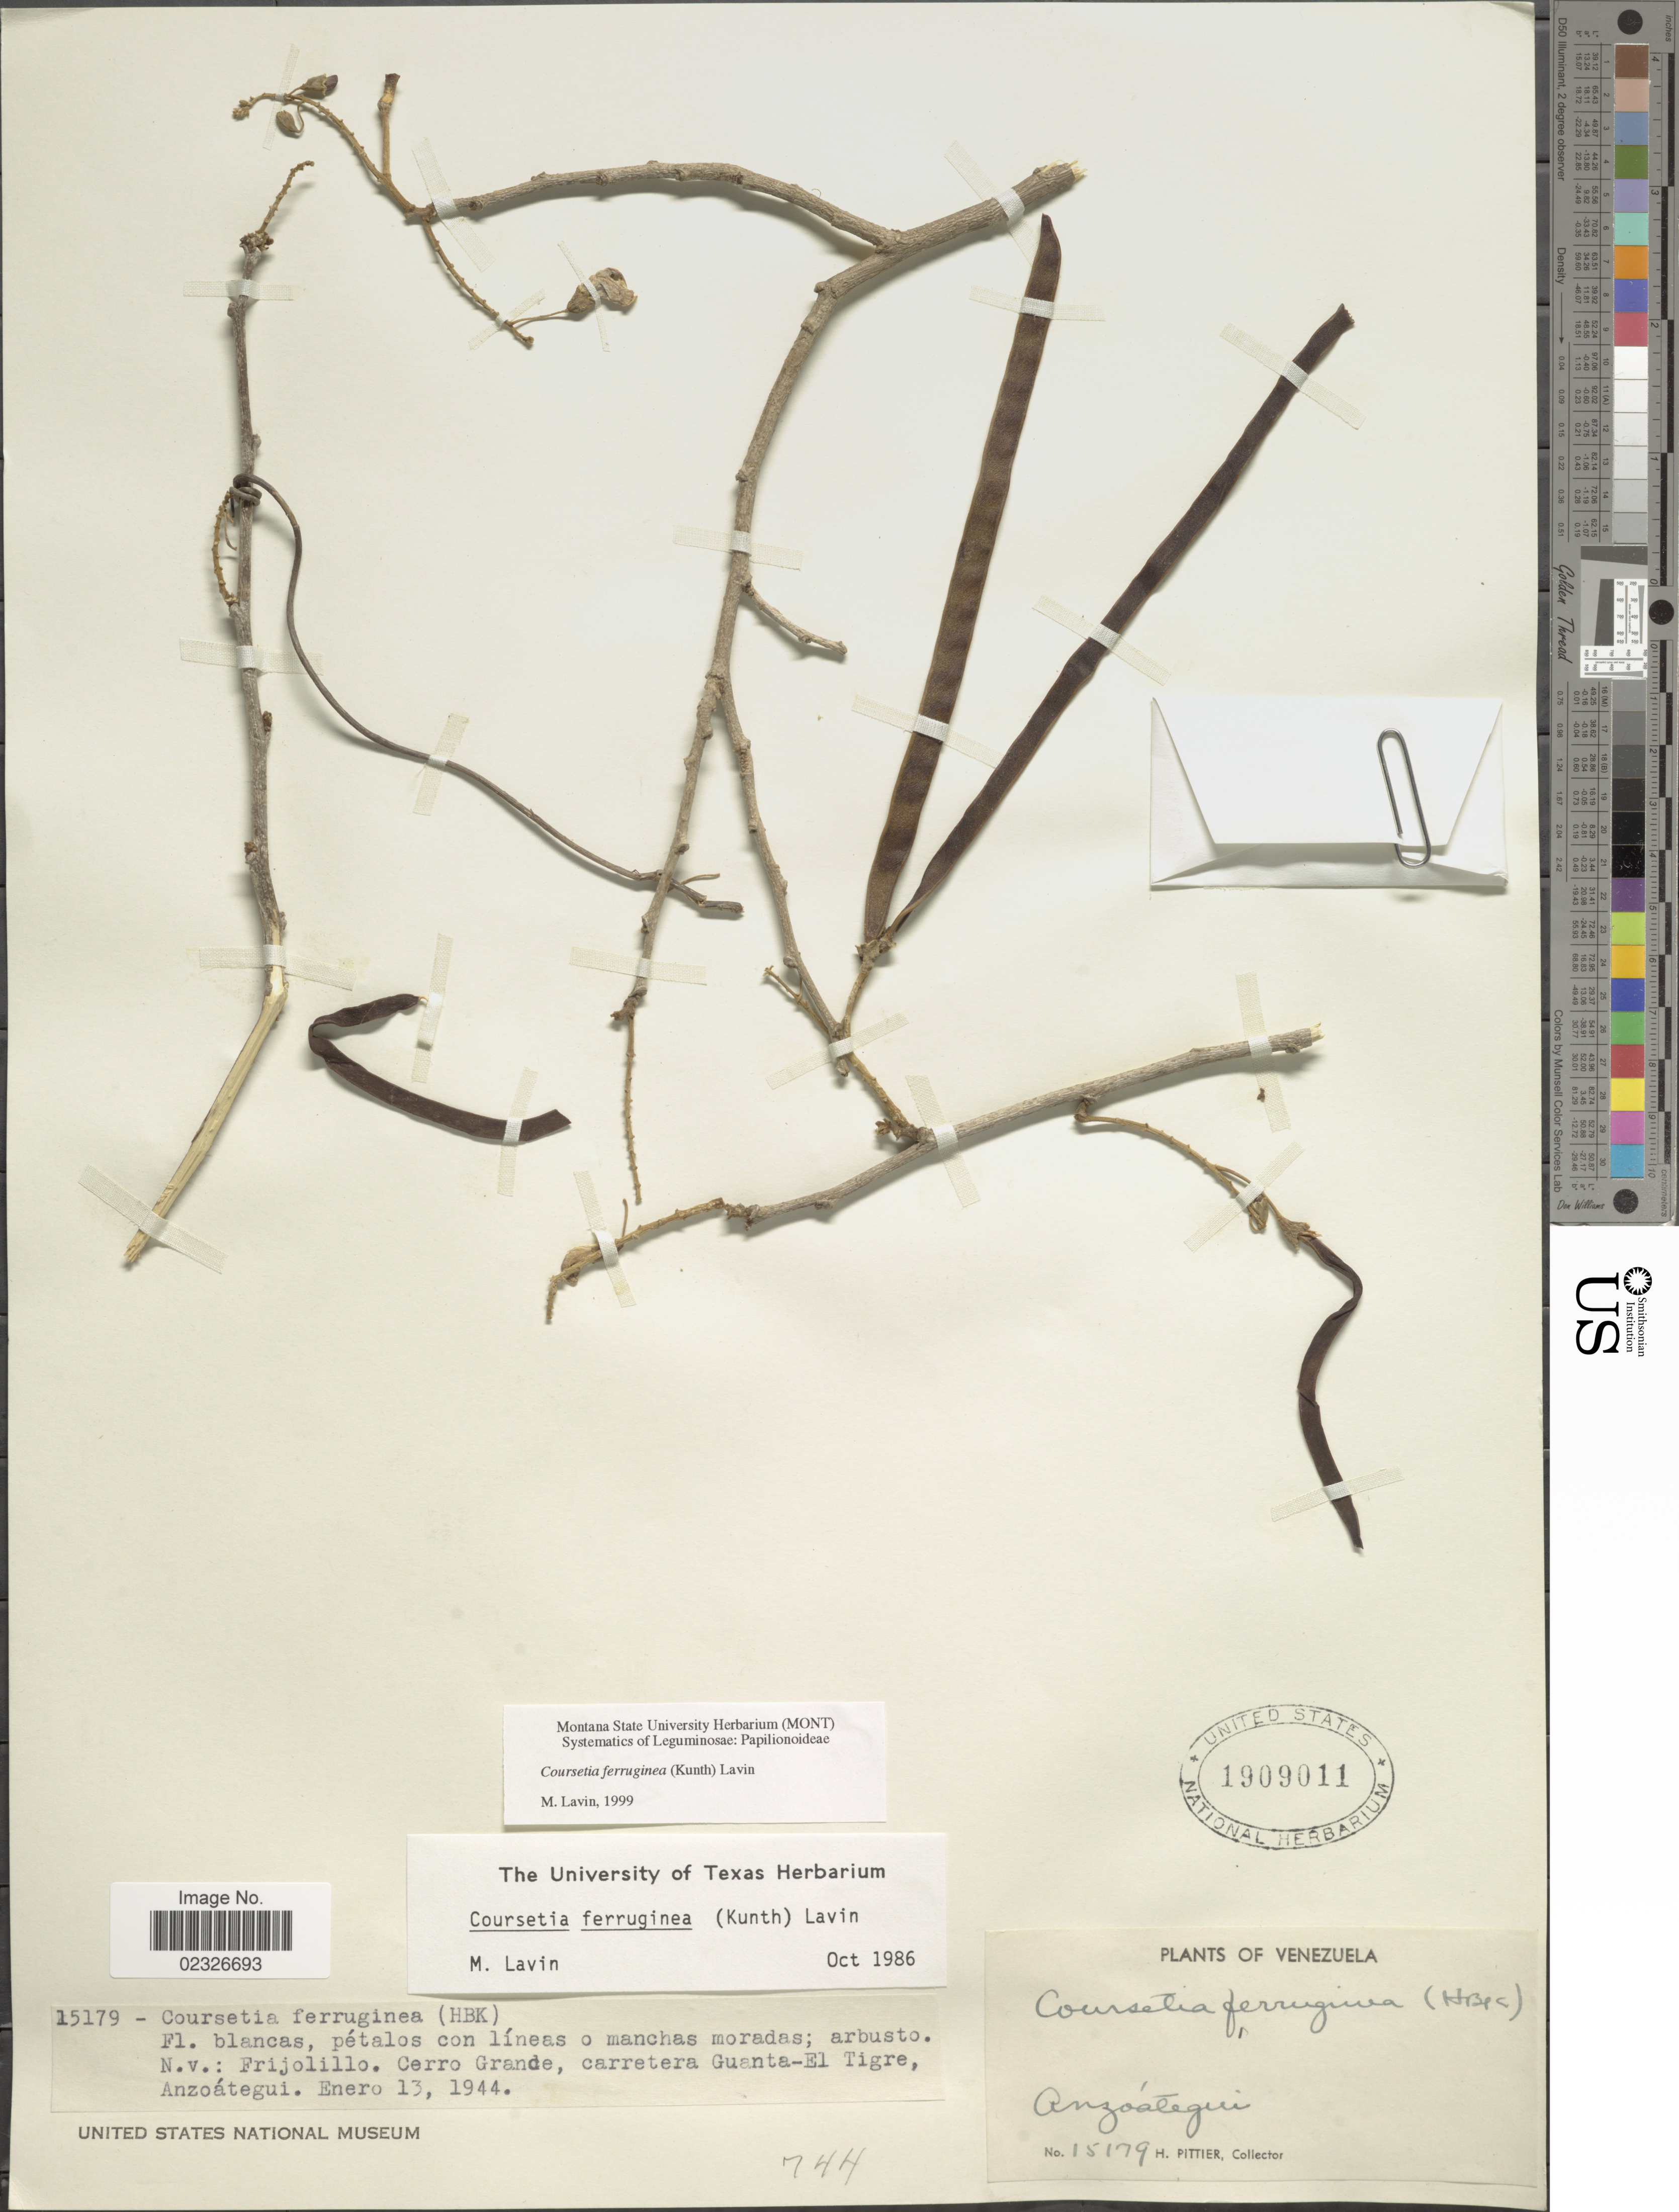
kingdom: Plantae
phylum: Tracheophyta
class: Magnoliopsida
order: Fabales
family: Fabaceae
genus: Coursetia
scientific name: Coursetia ferruginea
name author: (Kunth) Lavin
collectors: H. F. Pittier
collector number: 15179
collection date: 1944-01-13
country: Venezuela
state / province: Anzoategui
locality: Frijolillo. Cerro Grande, carretera Guanta-El Tigre, Anzoátegui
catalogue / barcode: US 1909011